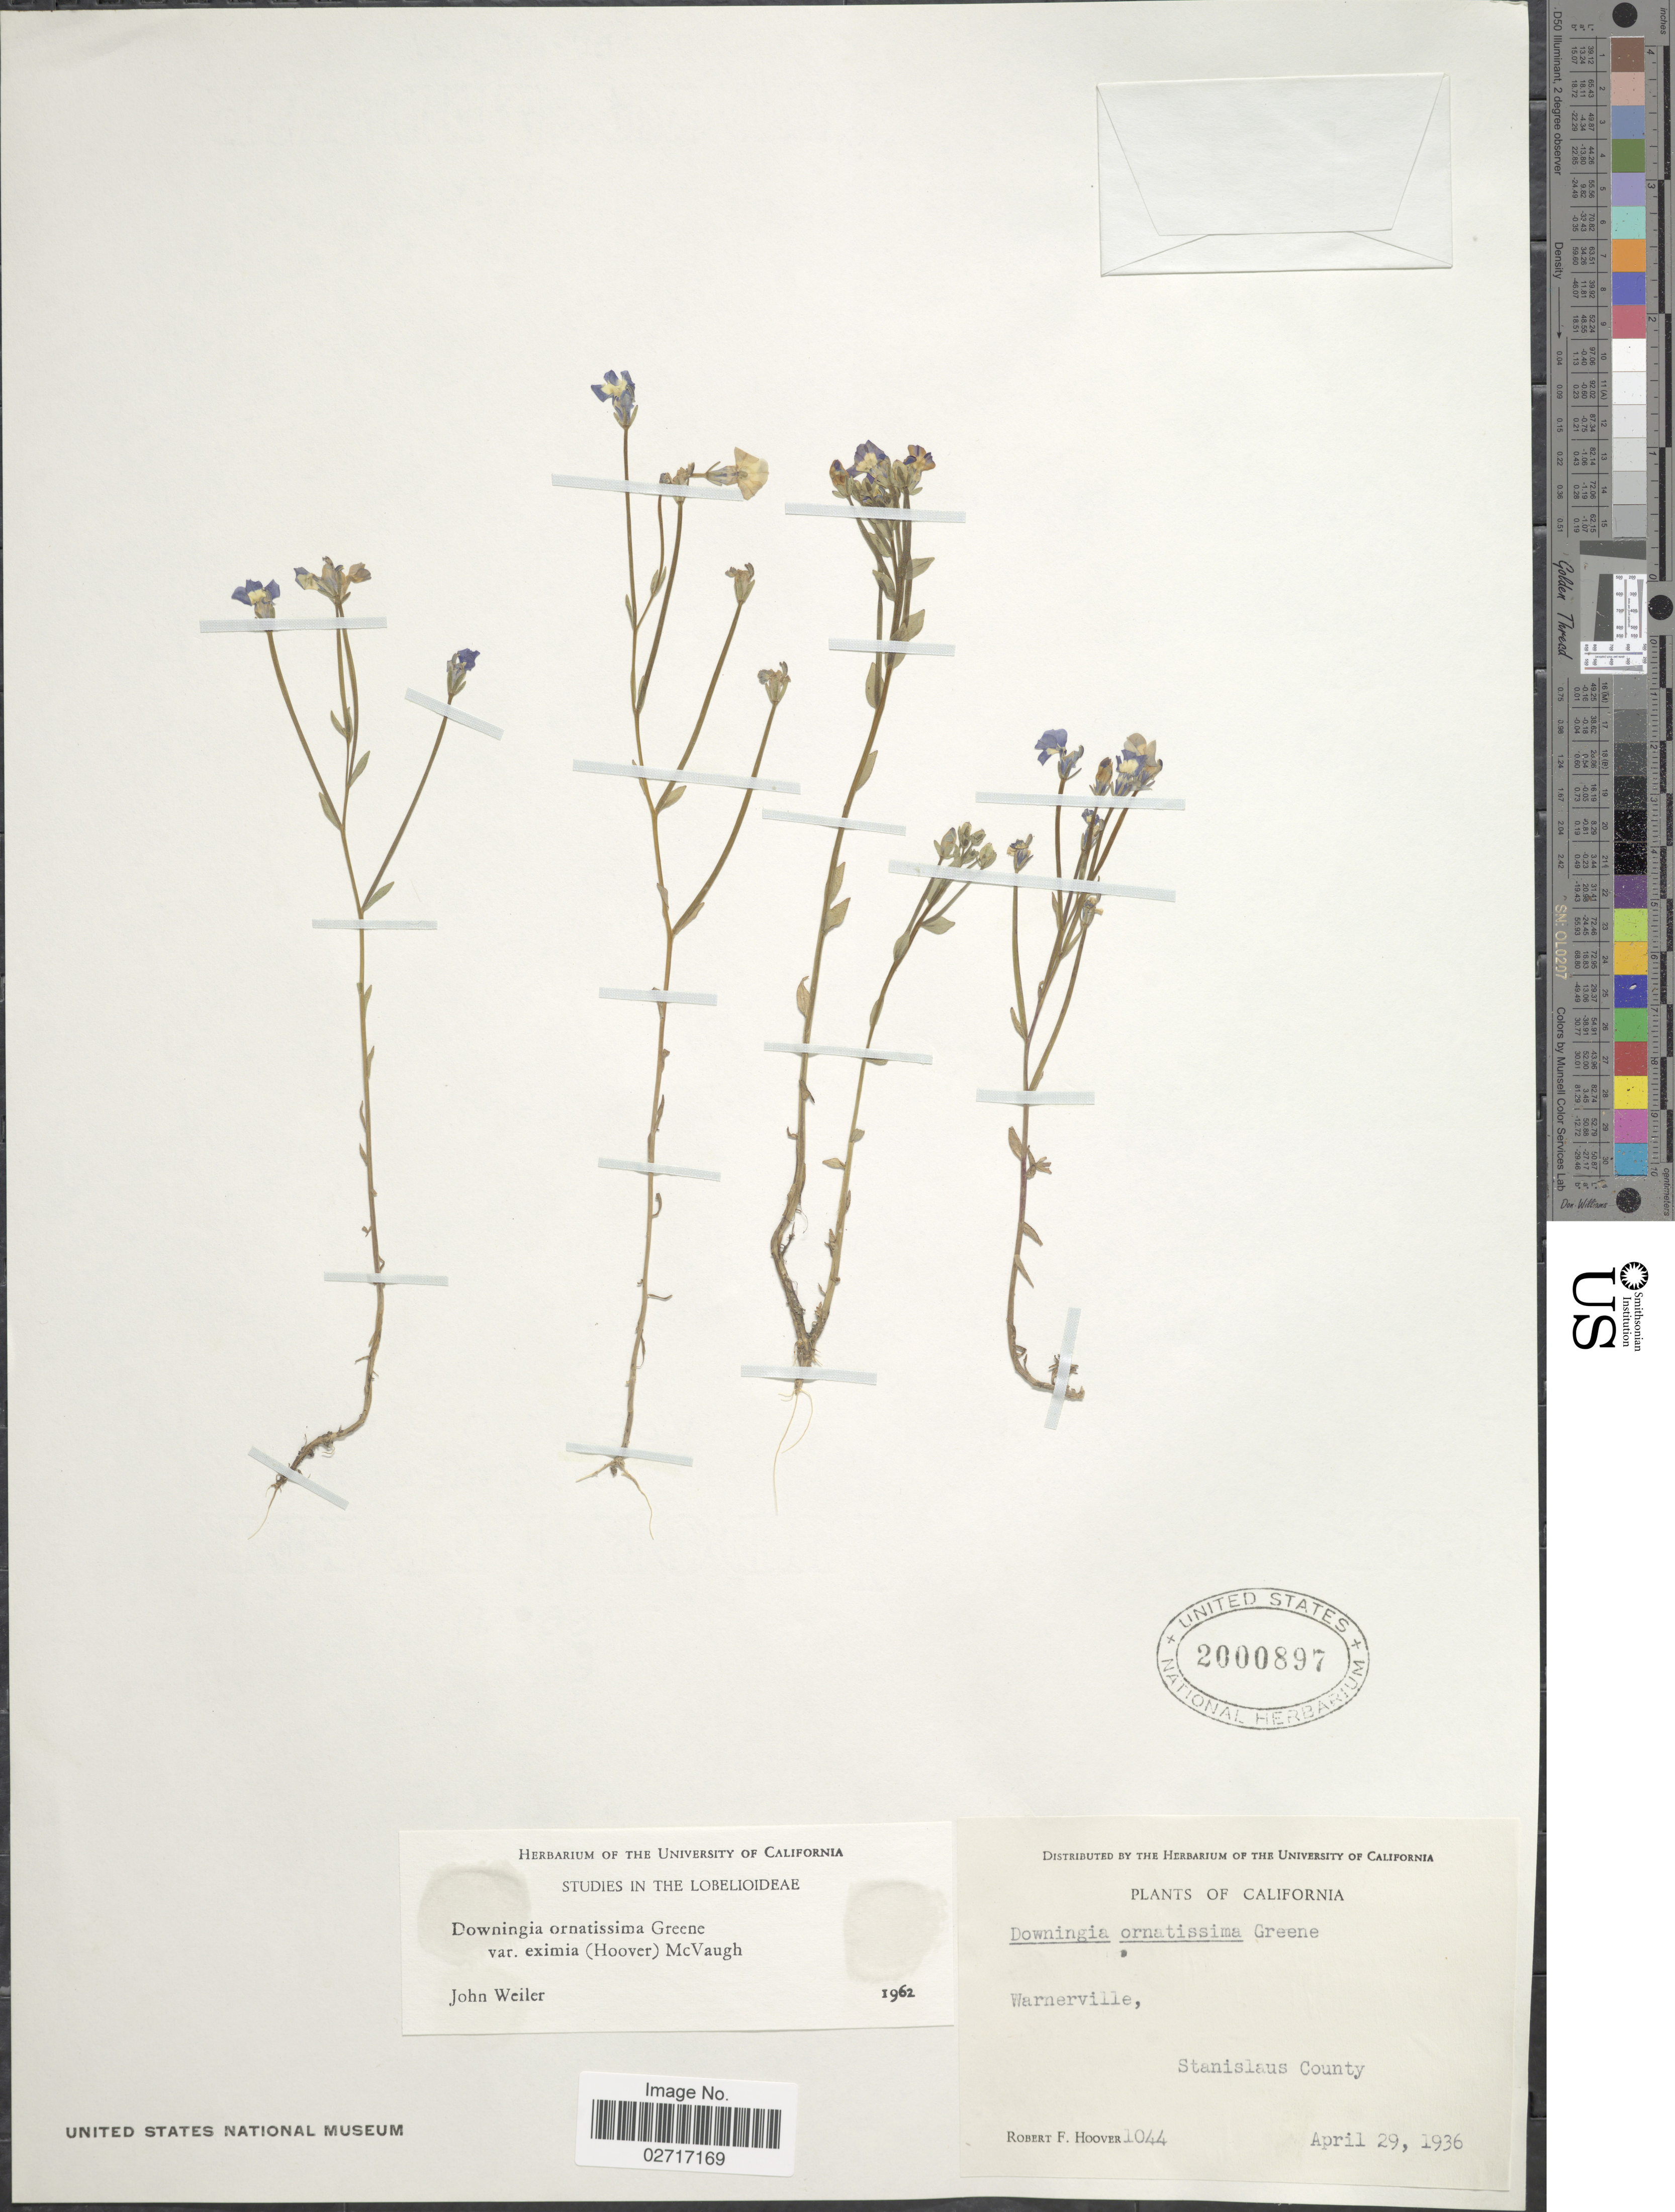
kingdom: Plantae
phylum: Tracheophyta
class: Magnoliopsida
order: Asterales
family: Campanulaceae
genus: Downingia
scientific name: Downingia ornatissima var. eximia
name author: (Hoover) McVaugh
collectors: R. F. Hoover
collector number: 1044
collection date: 1936-04-29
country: United States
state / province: California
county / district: Stanislaus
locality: Warnerville, Stanislaus County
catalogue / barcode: US 2000897